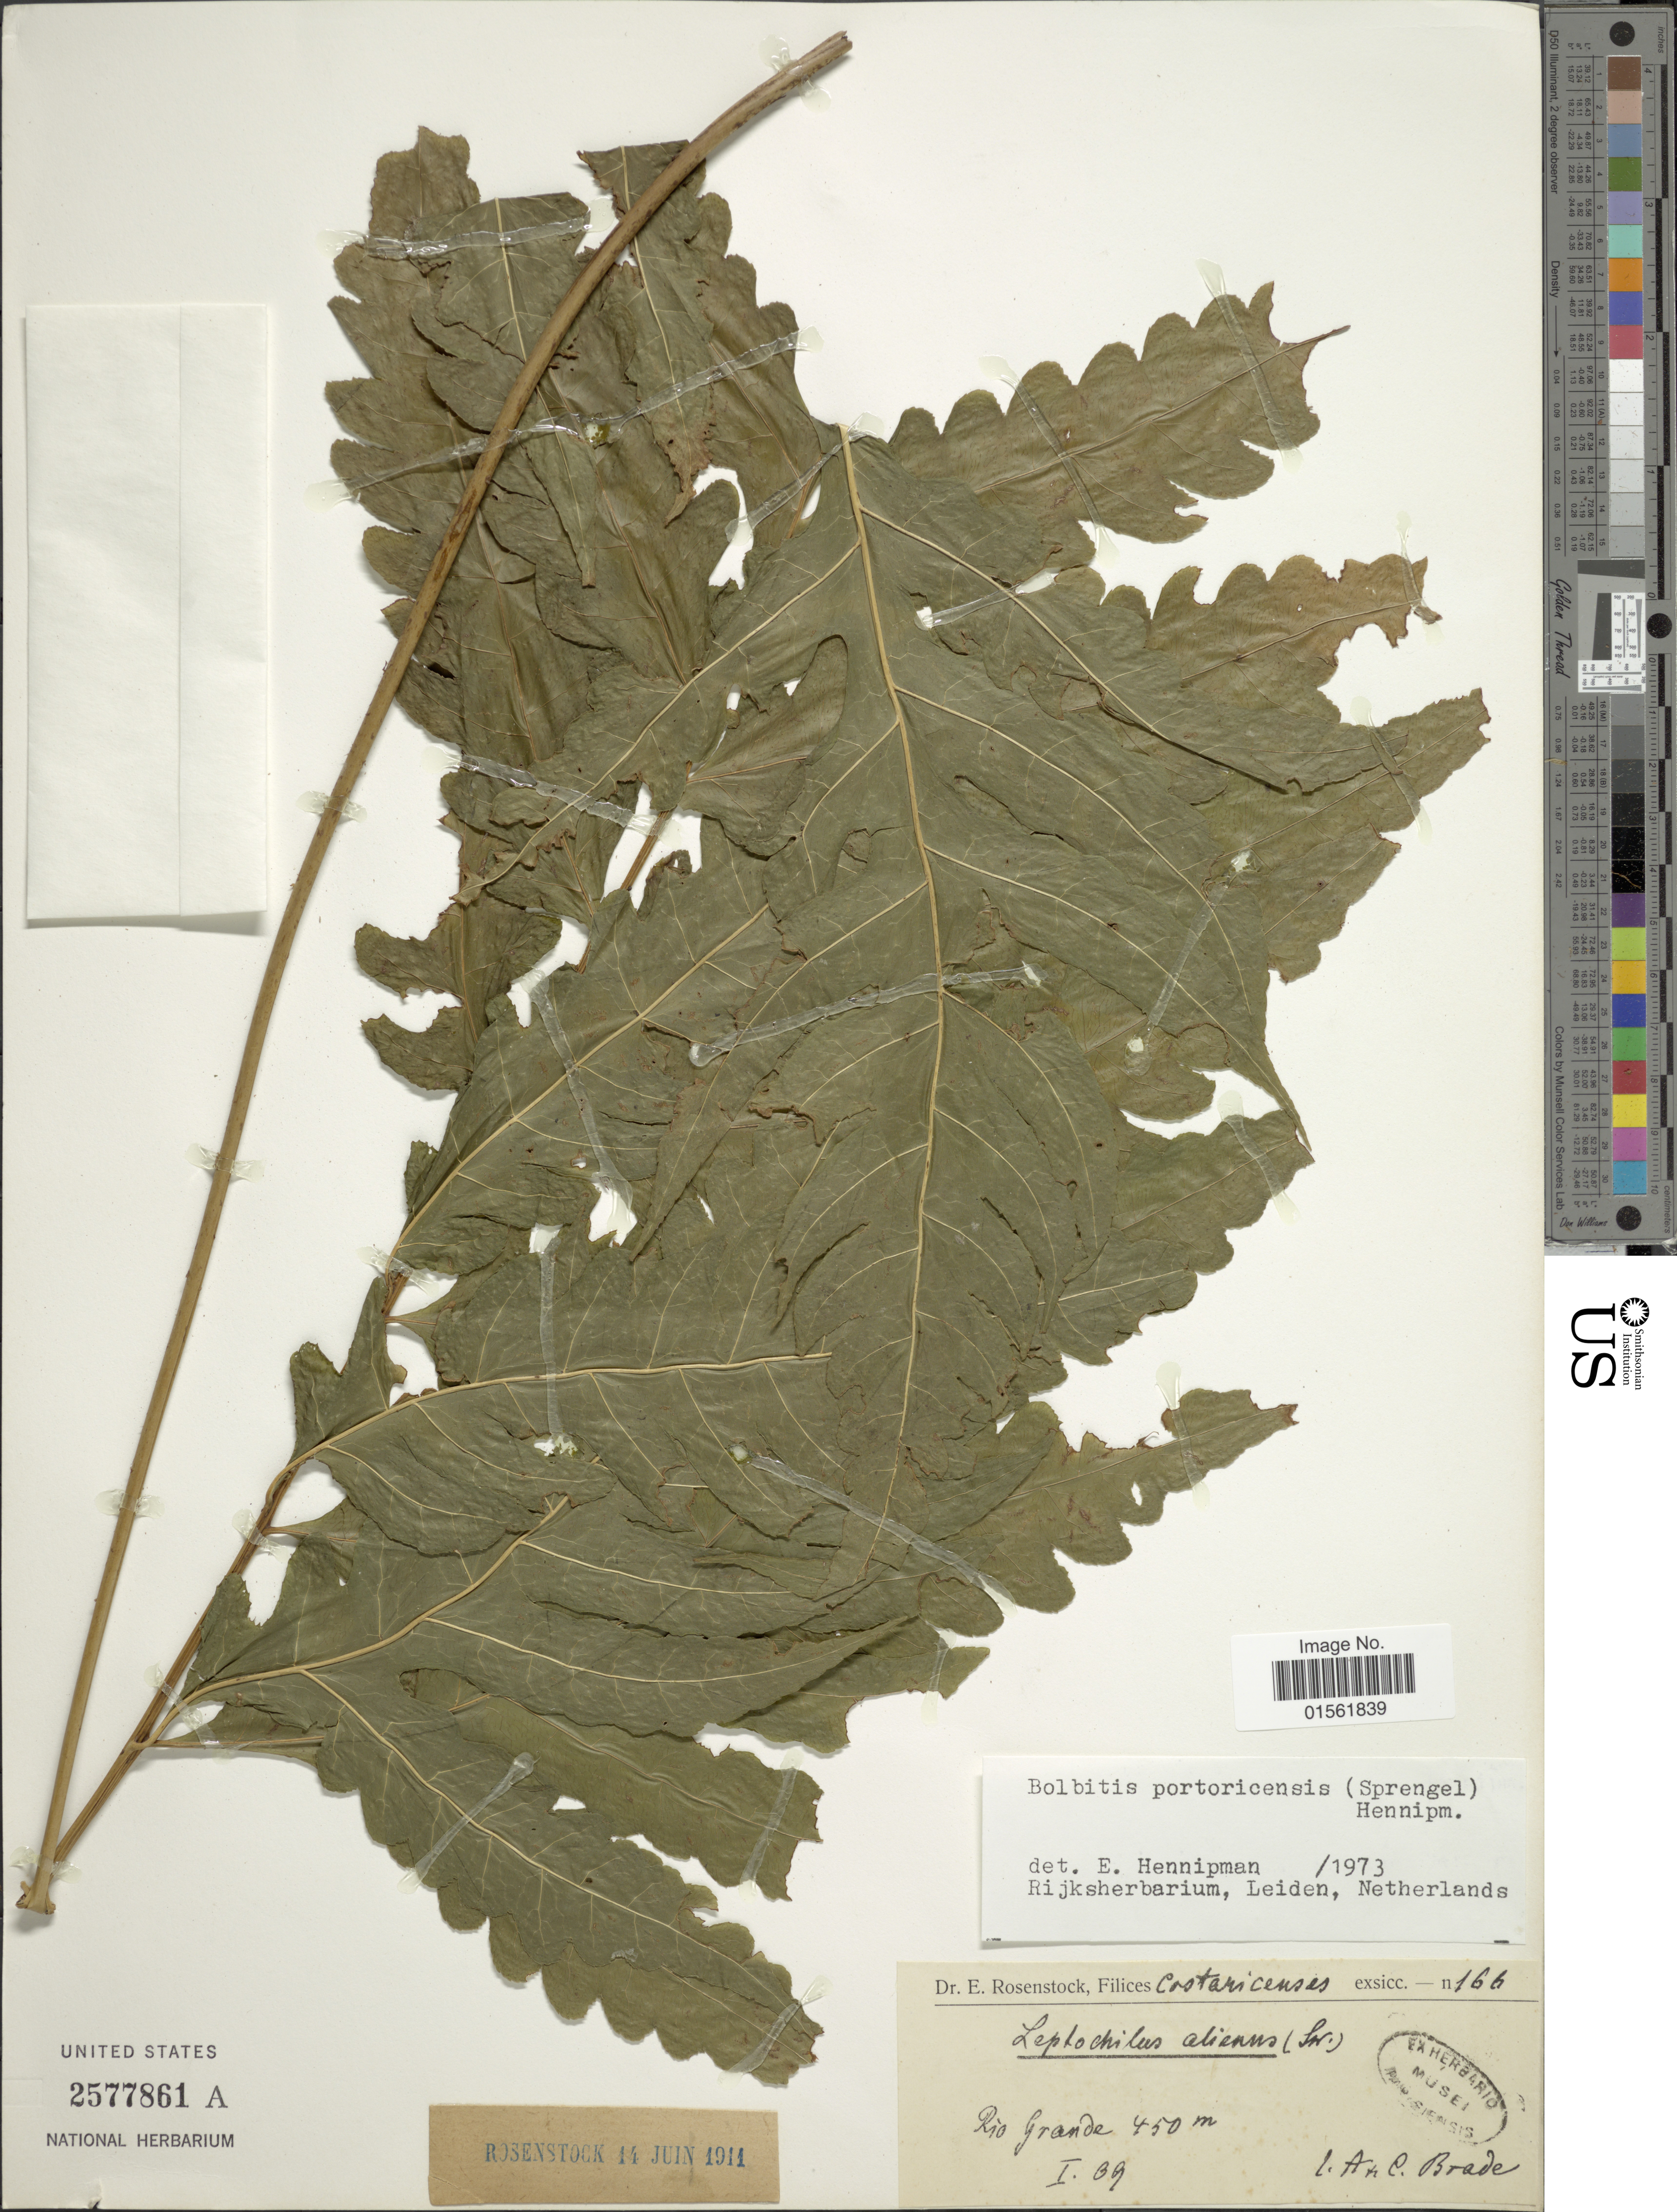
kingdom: Plantae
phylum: Tracheophyta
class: Polypodiopsida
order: Polypodiales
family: Dryopteridaceae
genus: Bolbitis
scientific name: Bolbitis portoricensis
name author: (Spreng.) Hennipman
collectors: A. Brade & C. Brade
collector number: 166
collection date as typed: Transcribed d/m/y: /1/9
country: Costa Rica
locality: Rìo Grande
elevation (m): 450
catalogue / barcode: US 2577861A